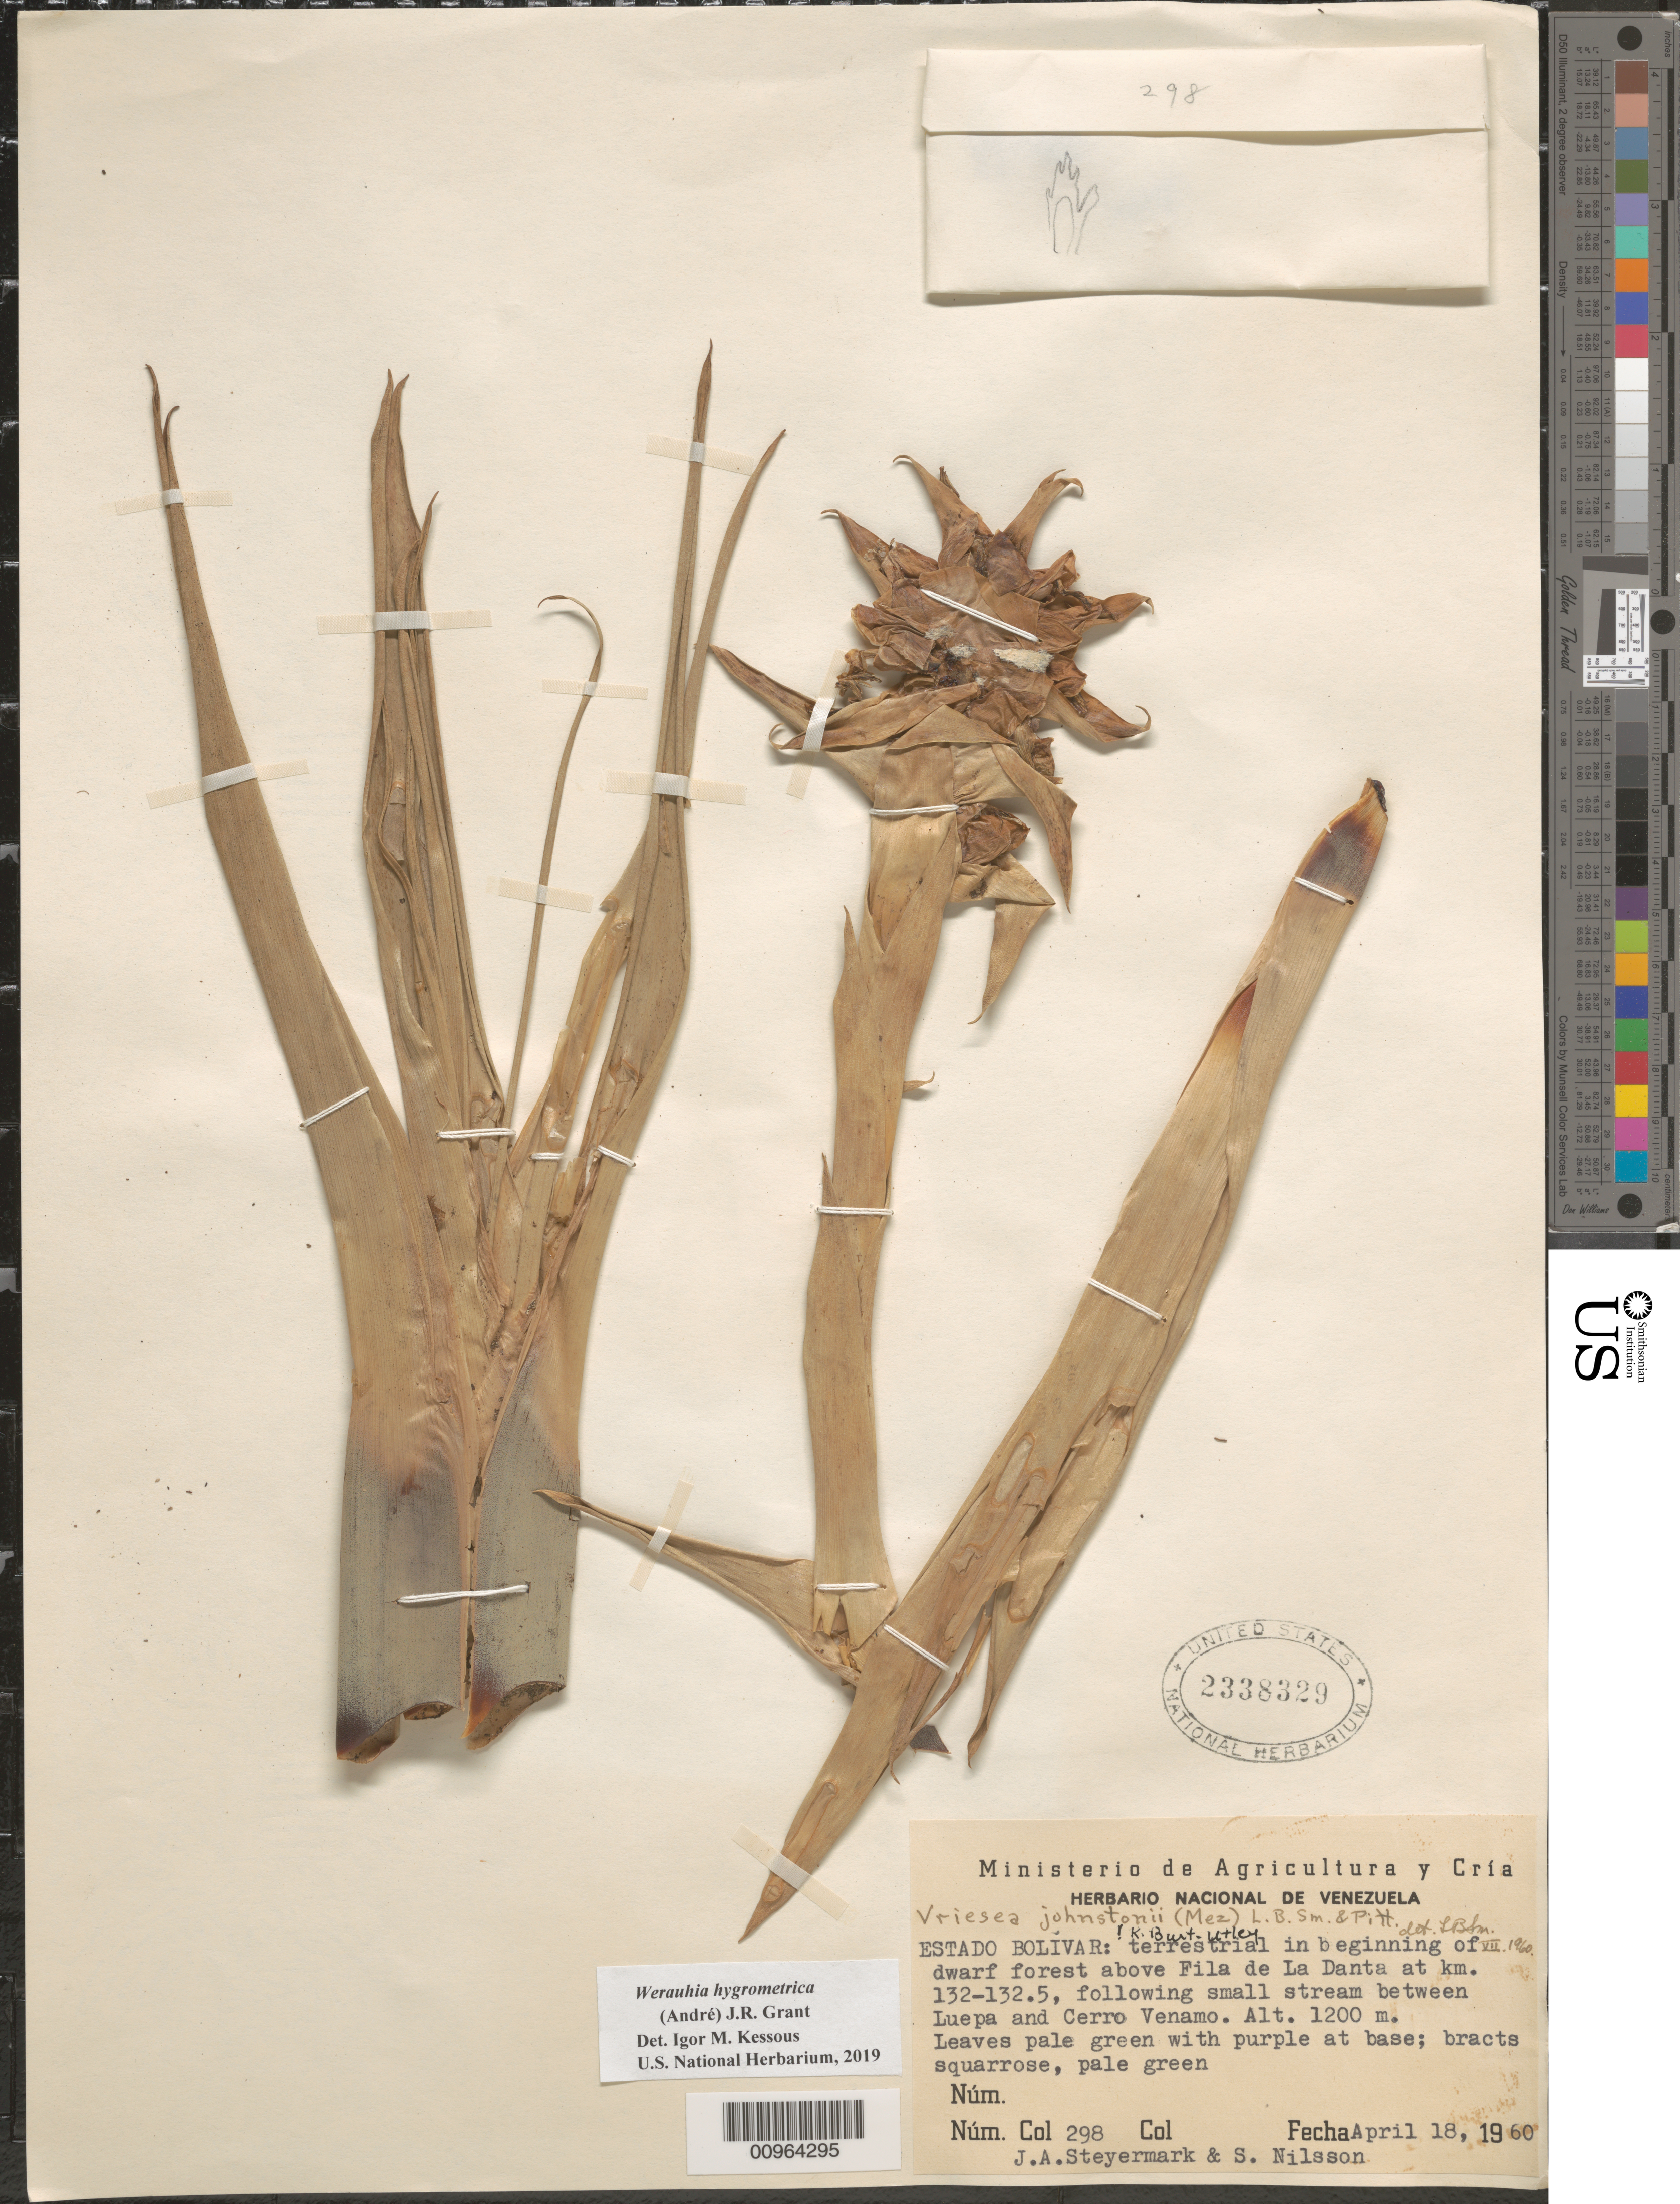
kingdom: Plantae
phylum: Tracheophyta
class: Liliopsida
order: Poales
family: Bromeliaceae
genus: Werauhia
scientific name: Werauhia hygrometrica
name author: (André) J.R. Grant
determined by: Kessous, Igor M.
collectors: J. Steyermark & S. Nilsson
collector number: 298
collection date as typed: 18-Apr-60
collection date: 1960-04-18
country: Venezuela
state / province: Bolívar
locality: Fila de la Danta, above at km 132-132.5, following small stream between Luepa and Cerro Venamo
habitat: Beginning of dwarf forest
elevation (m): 1200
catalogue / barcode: US 2338329